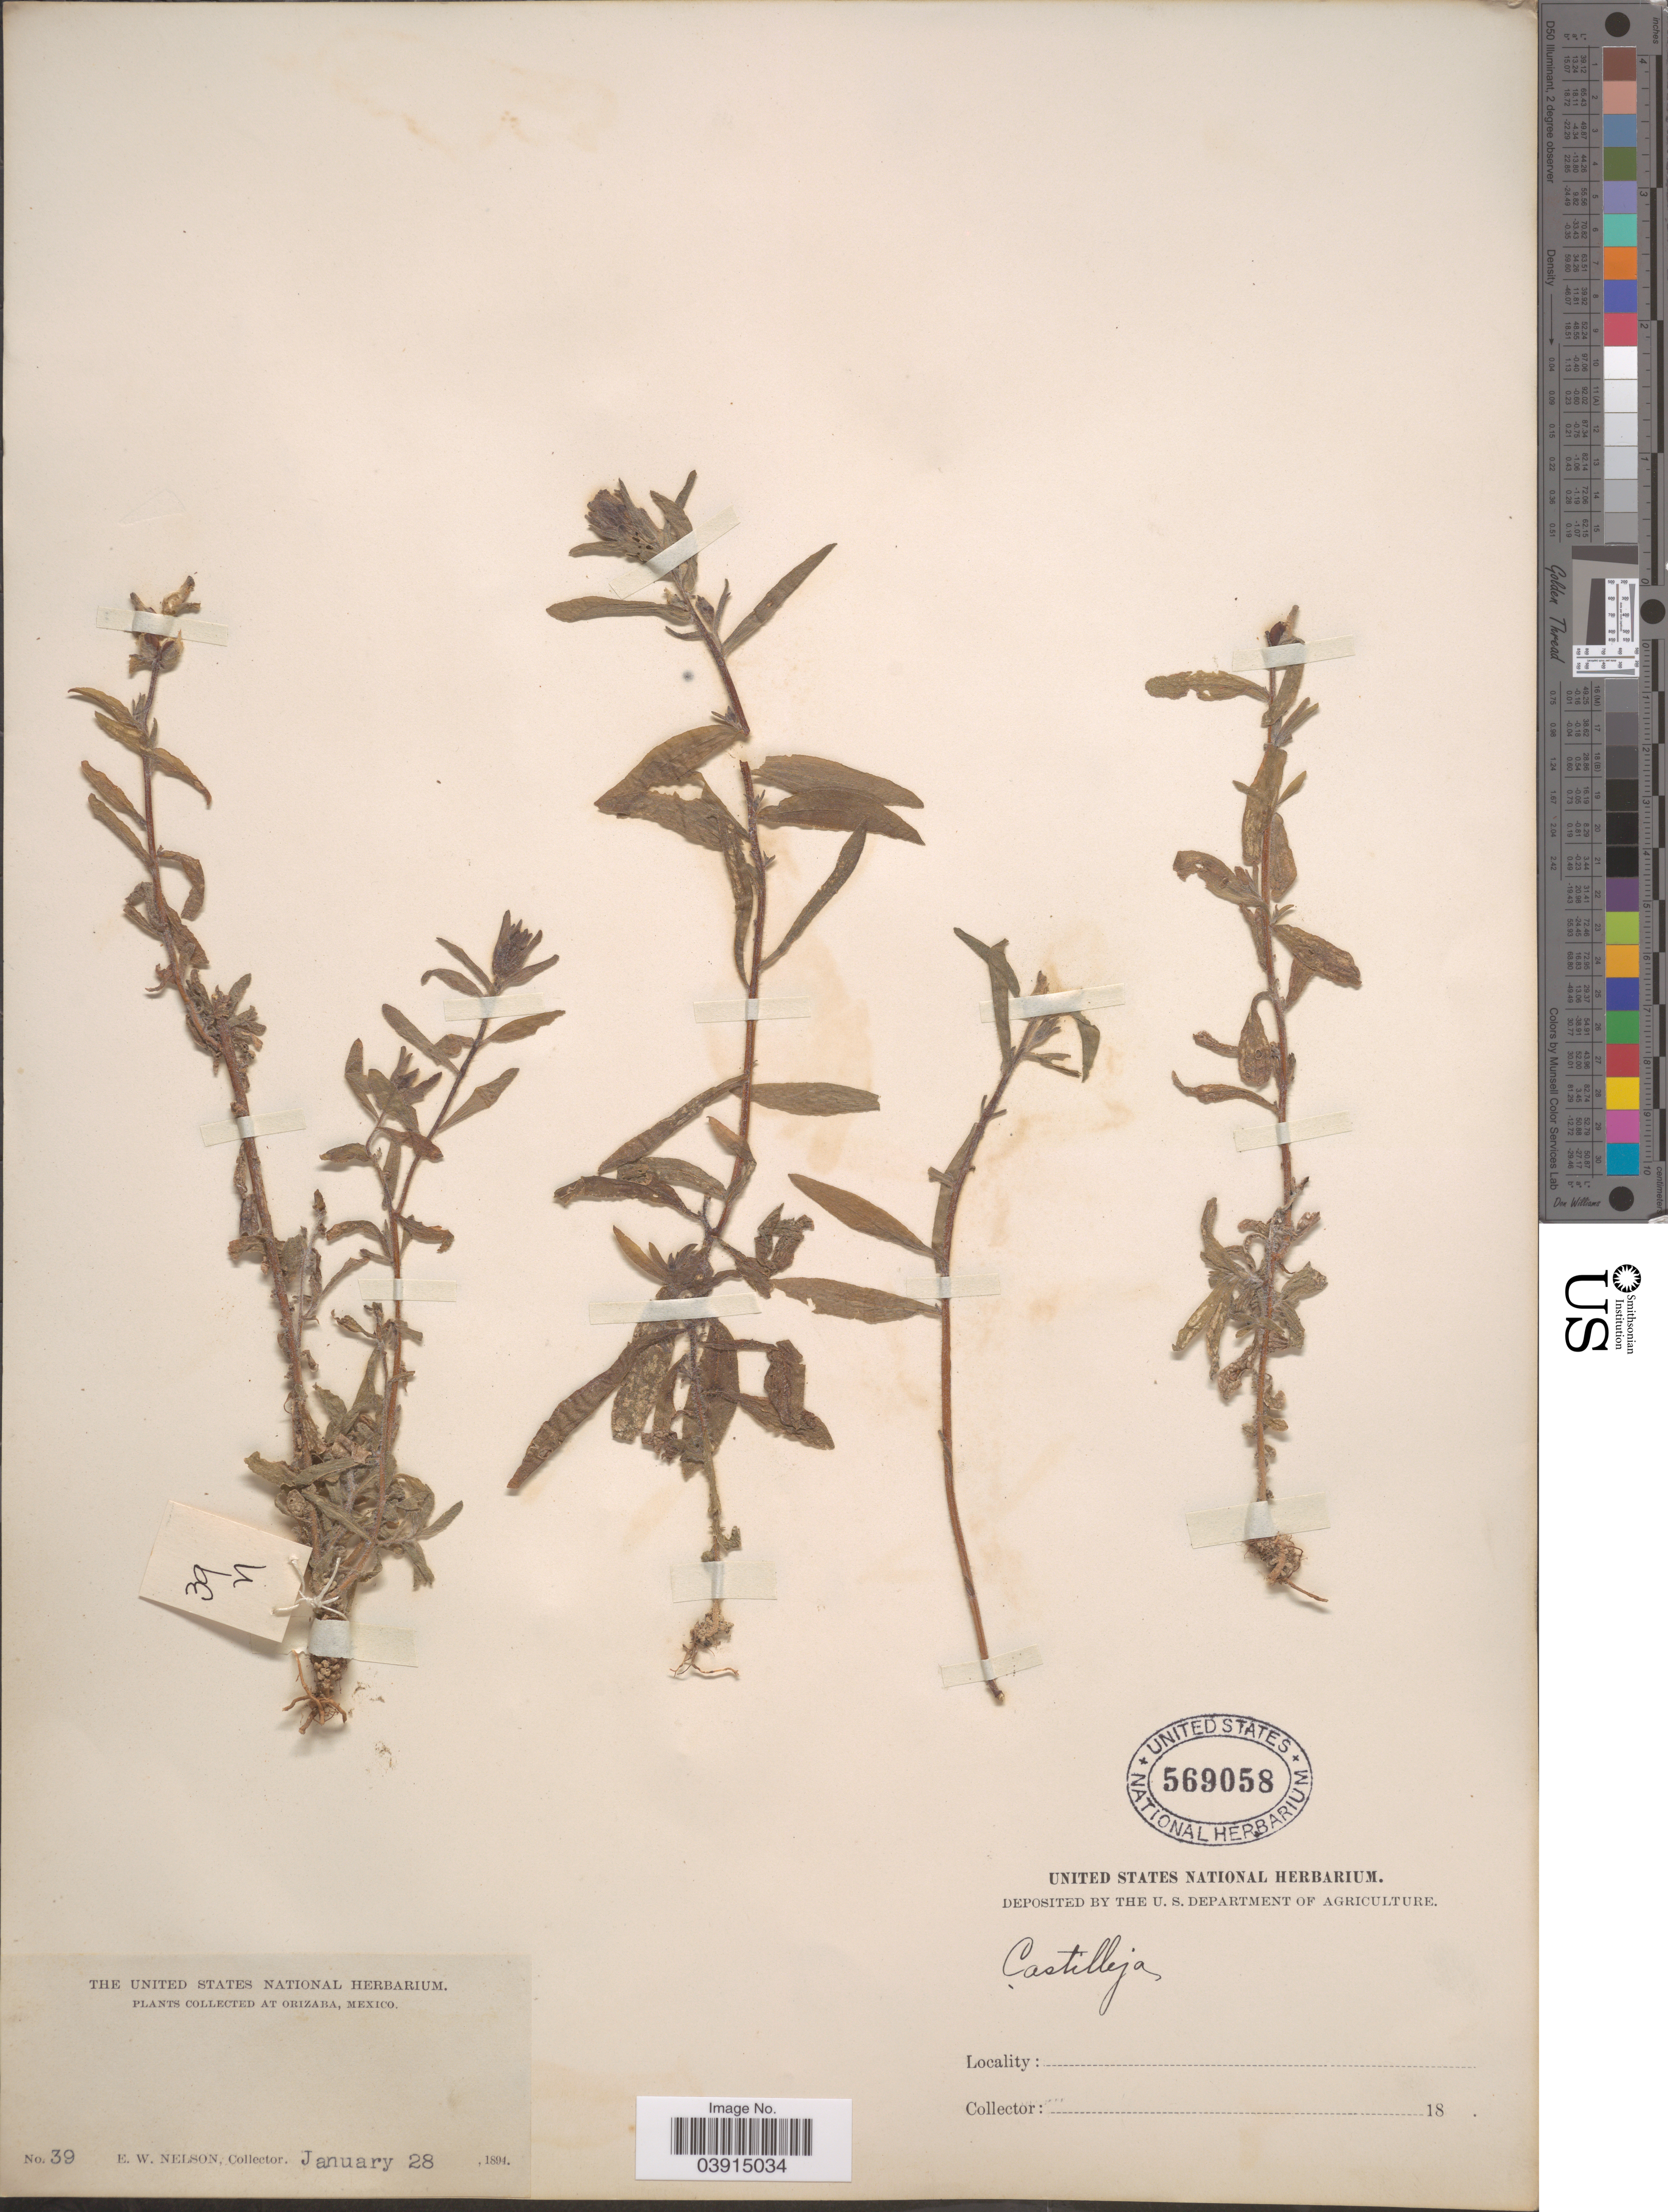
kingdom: Plantae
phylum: Tracheophyta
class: Magnoliopsida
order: Lamiales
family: Orobanchaceae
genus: Castilleja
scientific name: Castilleja arvensis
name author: Schltdl. & Cham.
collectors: E. W. Nelson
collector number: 39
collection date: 1894-01-28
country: Mexico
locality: Orizaba.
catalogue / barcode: US 569058